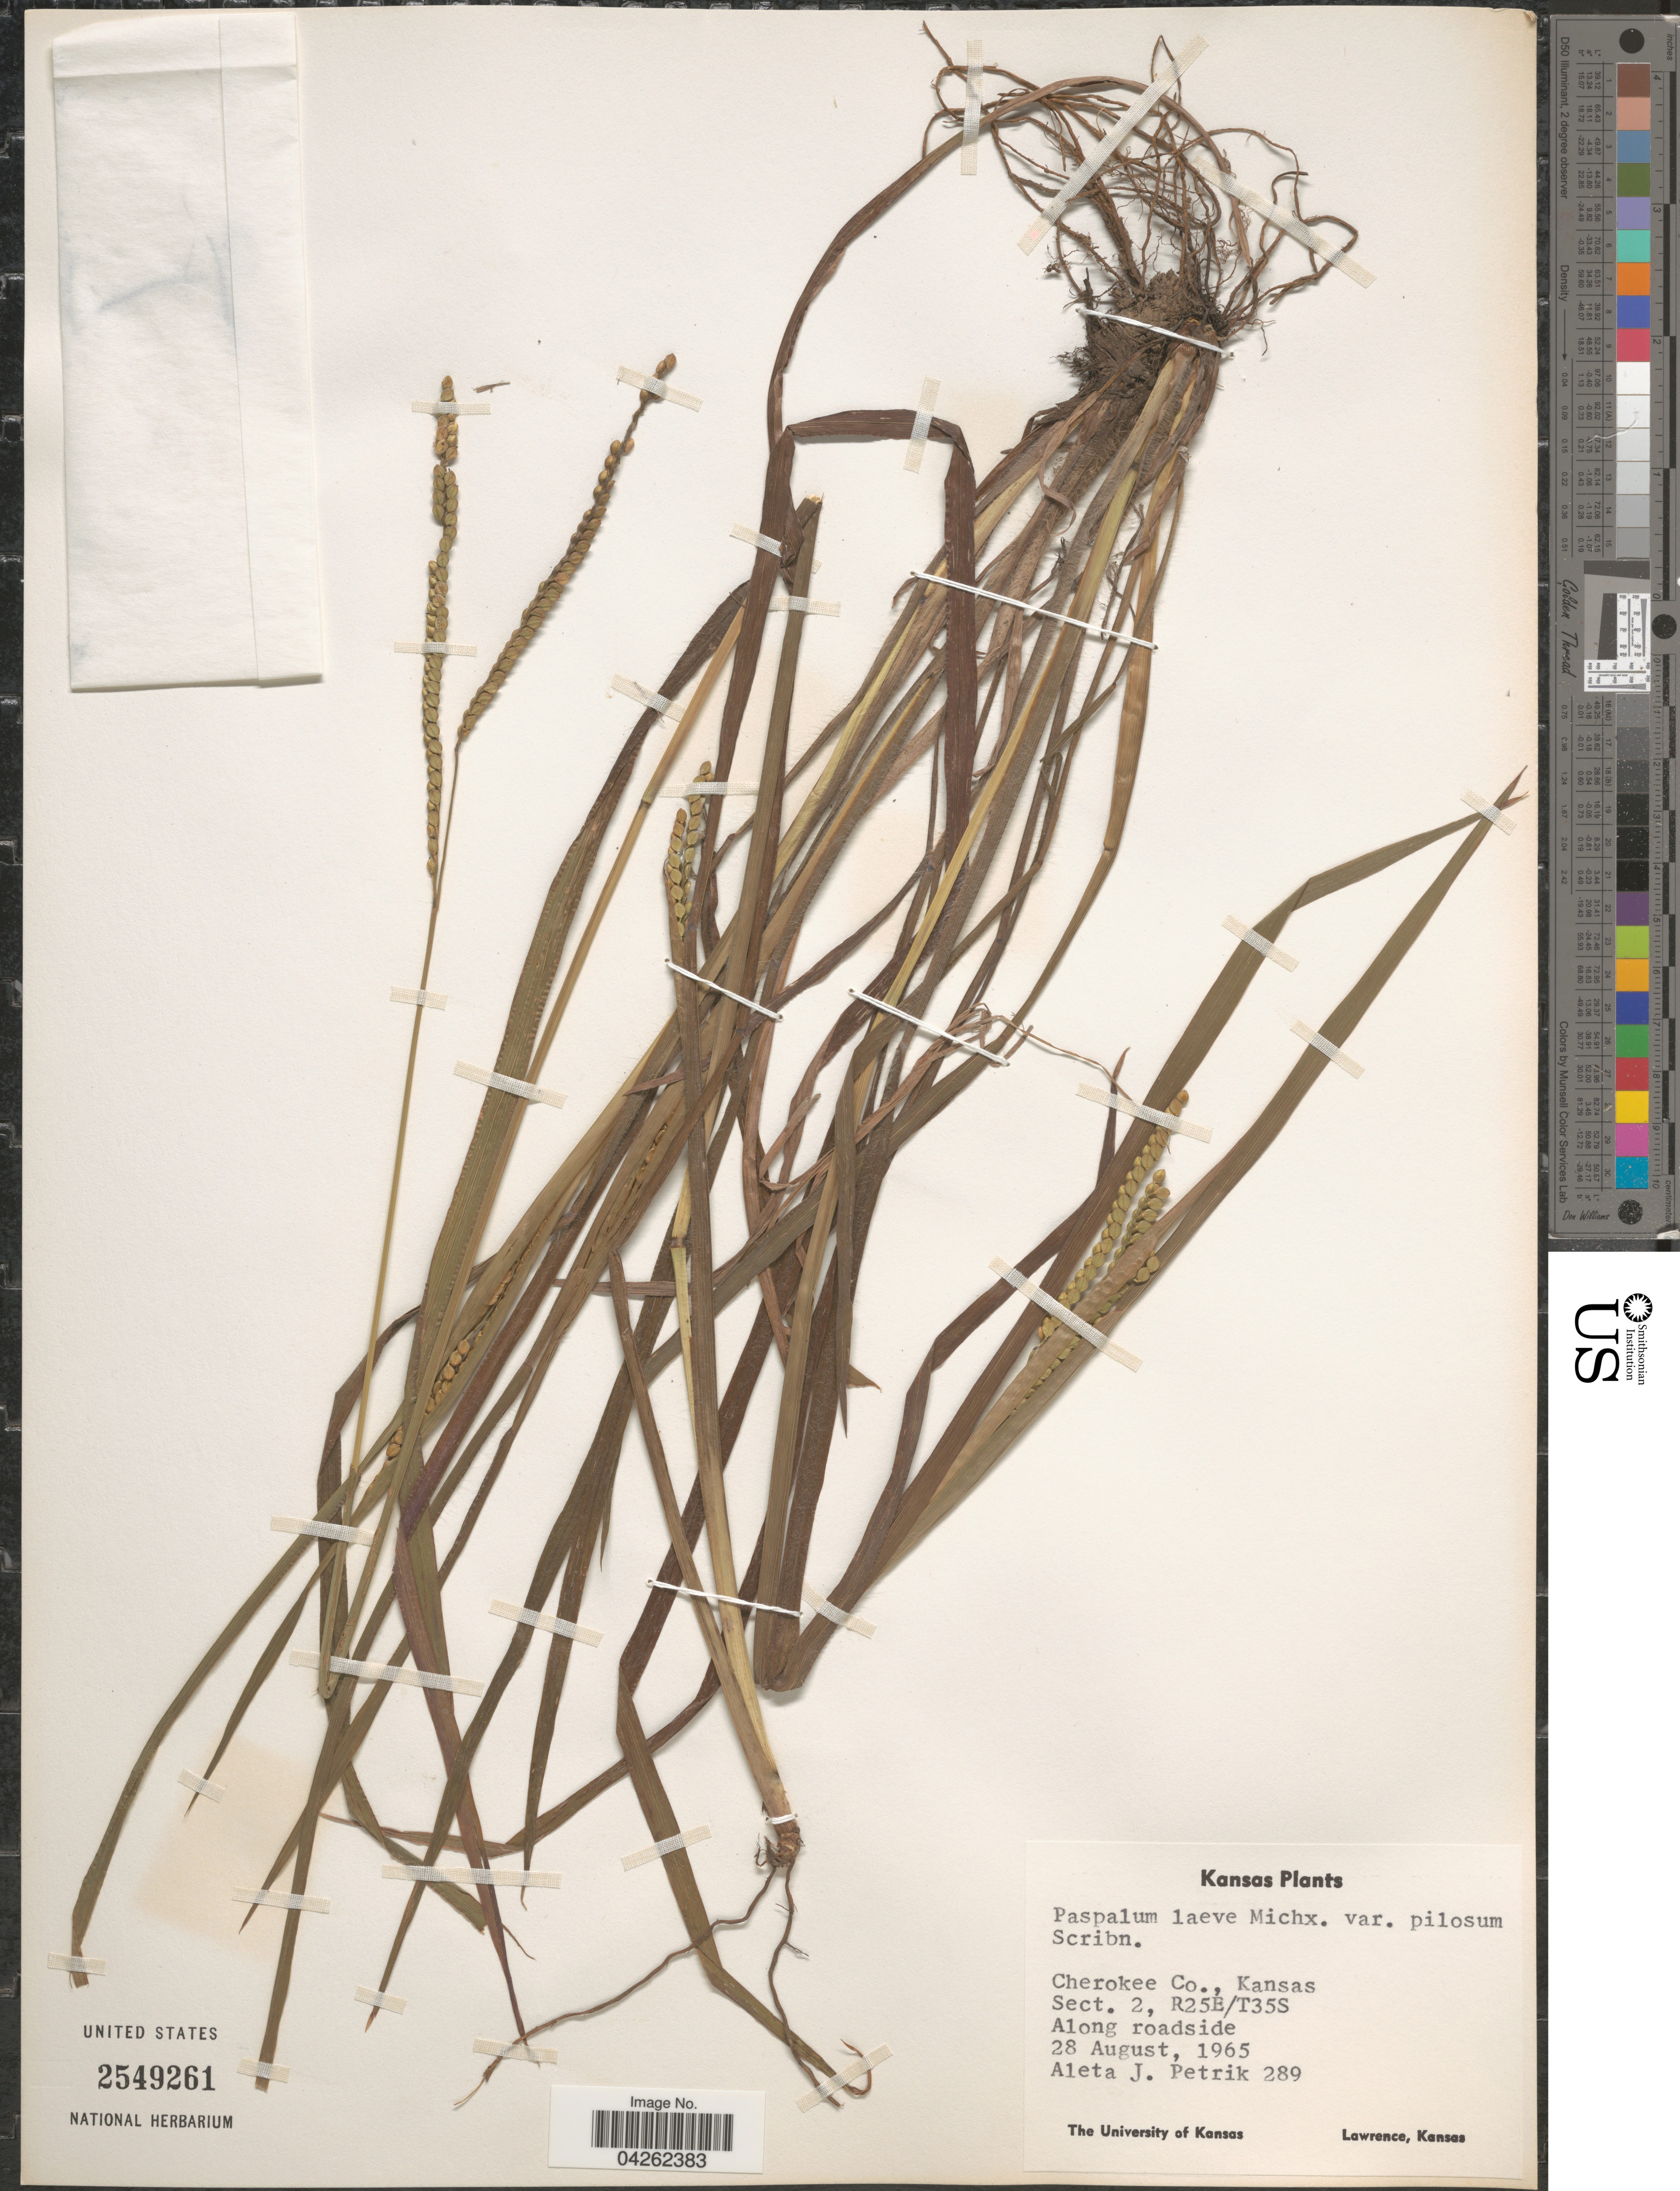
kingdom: Plantae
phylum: Tracheophyta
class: Liliopsida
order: Poales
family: Poaceae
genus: Paspalum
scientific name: Paspalum laeve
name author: Michx.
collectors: A. Petrik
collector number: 289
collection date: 1965-08-28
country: United States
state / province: Kansas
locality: Cherokee Co., Sect. 2, R25E/T35S. Along roadside.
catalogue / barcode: US 2549261